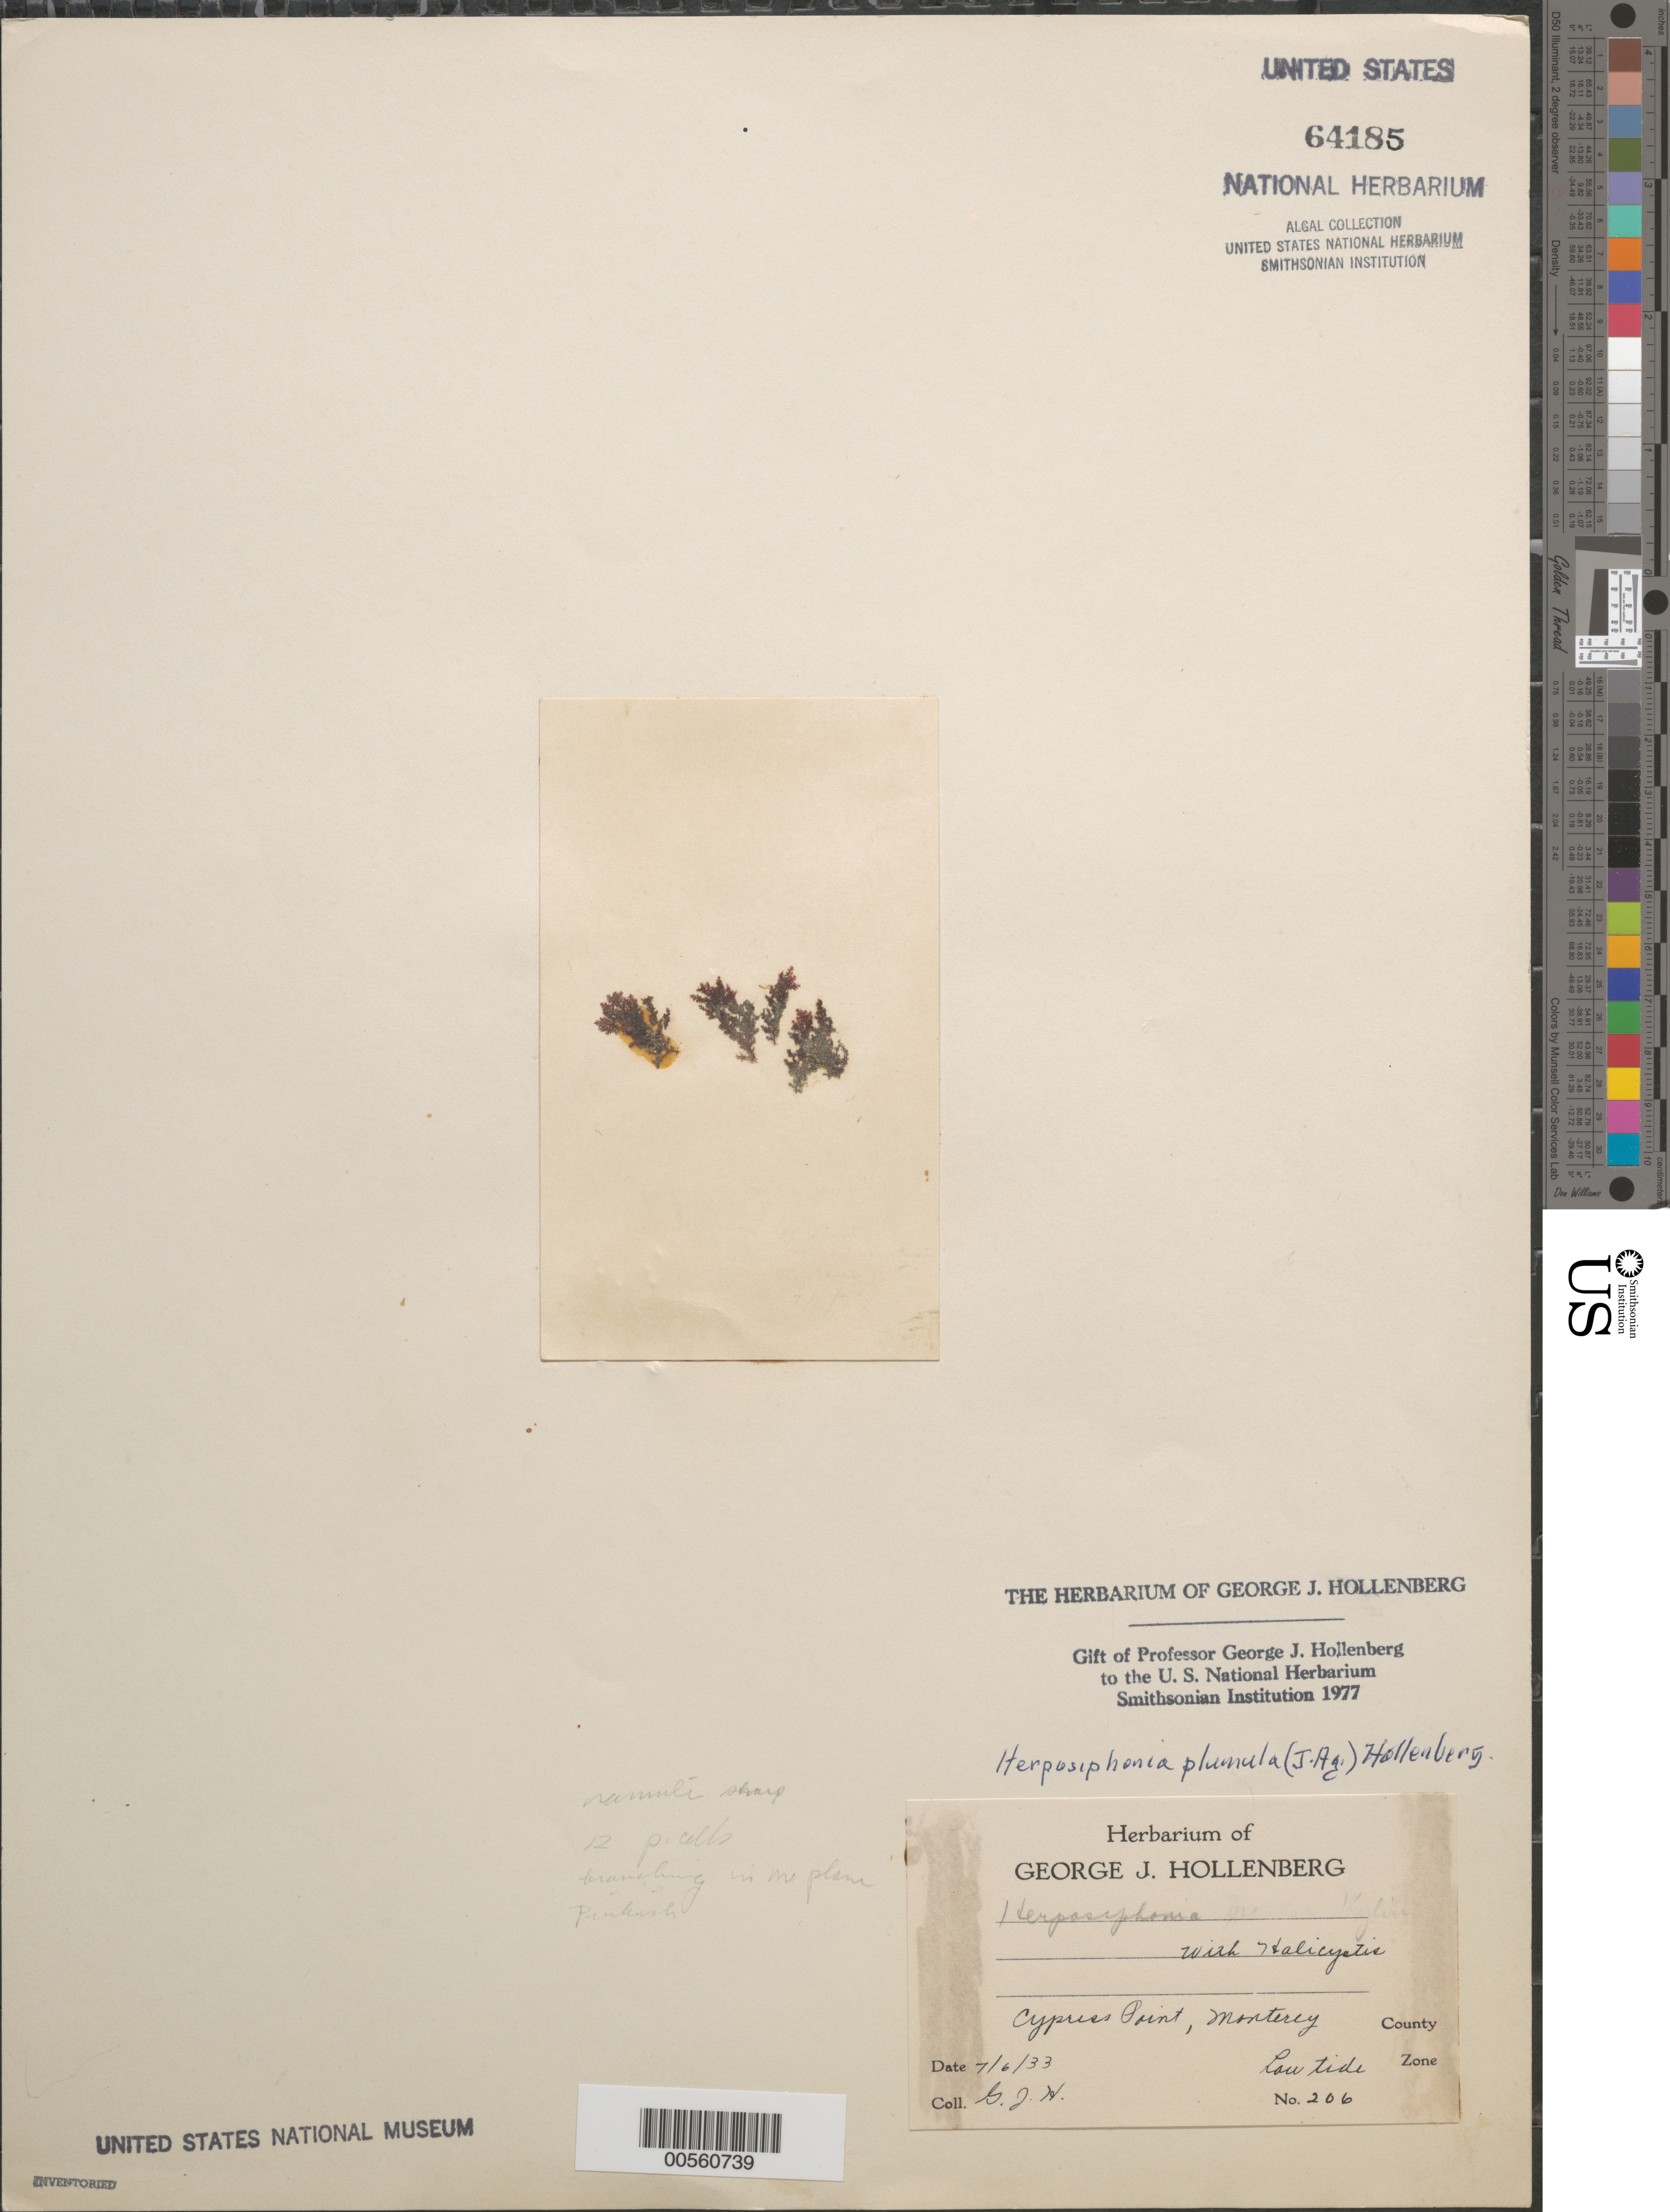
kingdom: Plantae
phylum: Rhodophyta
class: Florideophyceae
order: Ceramiales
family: Rhodomelaceae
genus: Herposiphonia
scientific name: Herposiphonia plumula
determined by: Hollenberg, George J.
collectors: G. Hollenberg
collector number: GJH 206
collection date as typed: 06 Jul 1953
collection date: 1953-07-06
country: United States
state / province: California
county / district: Monterey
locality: Cypress Point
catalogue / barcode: US 64185